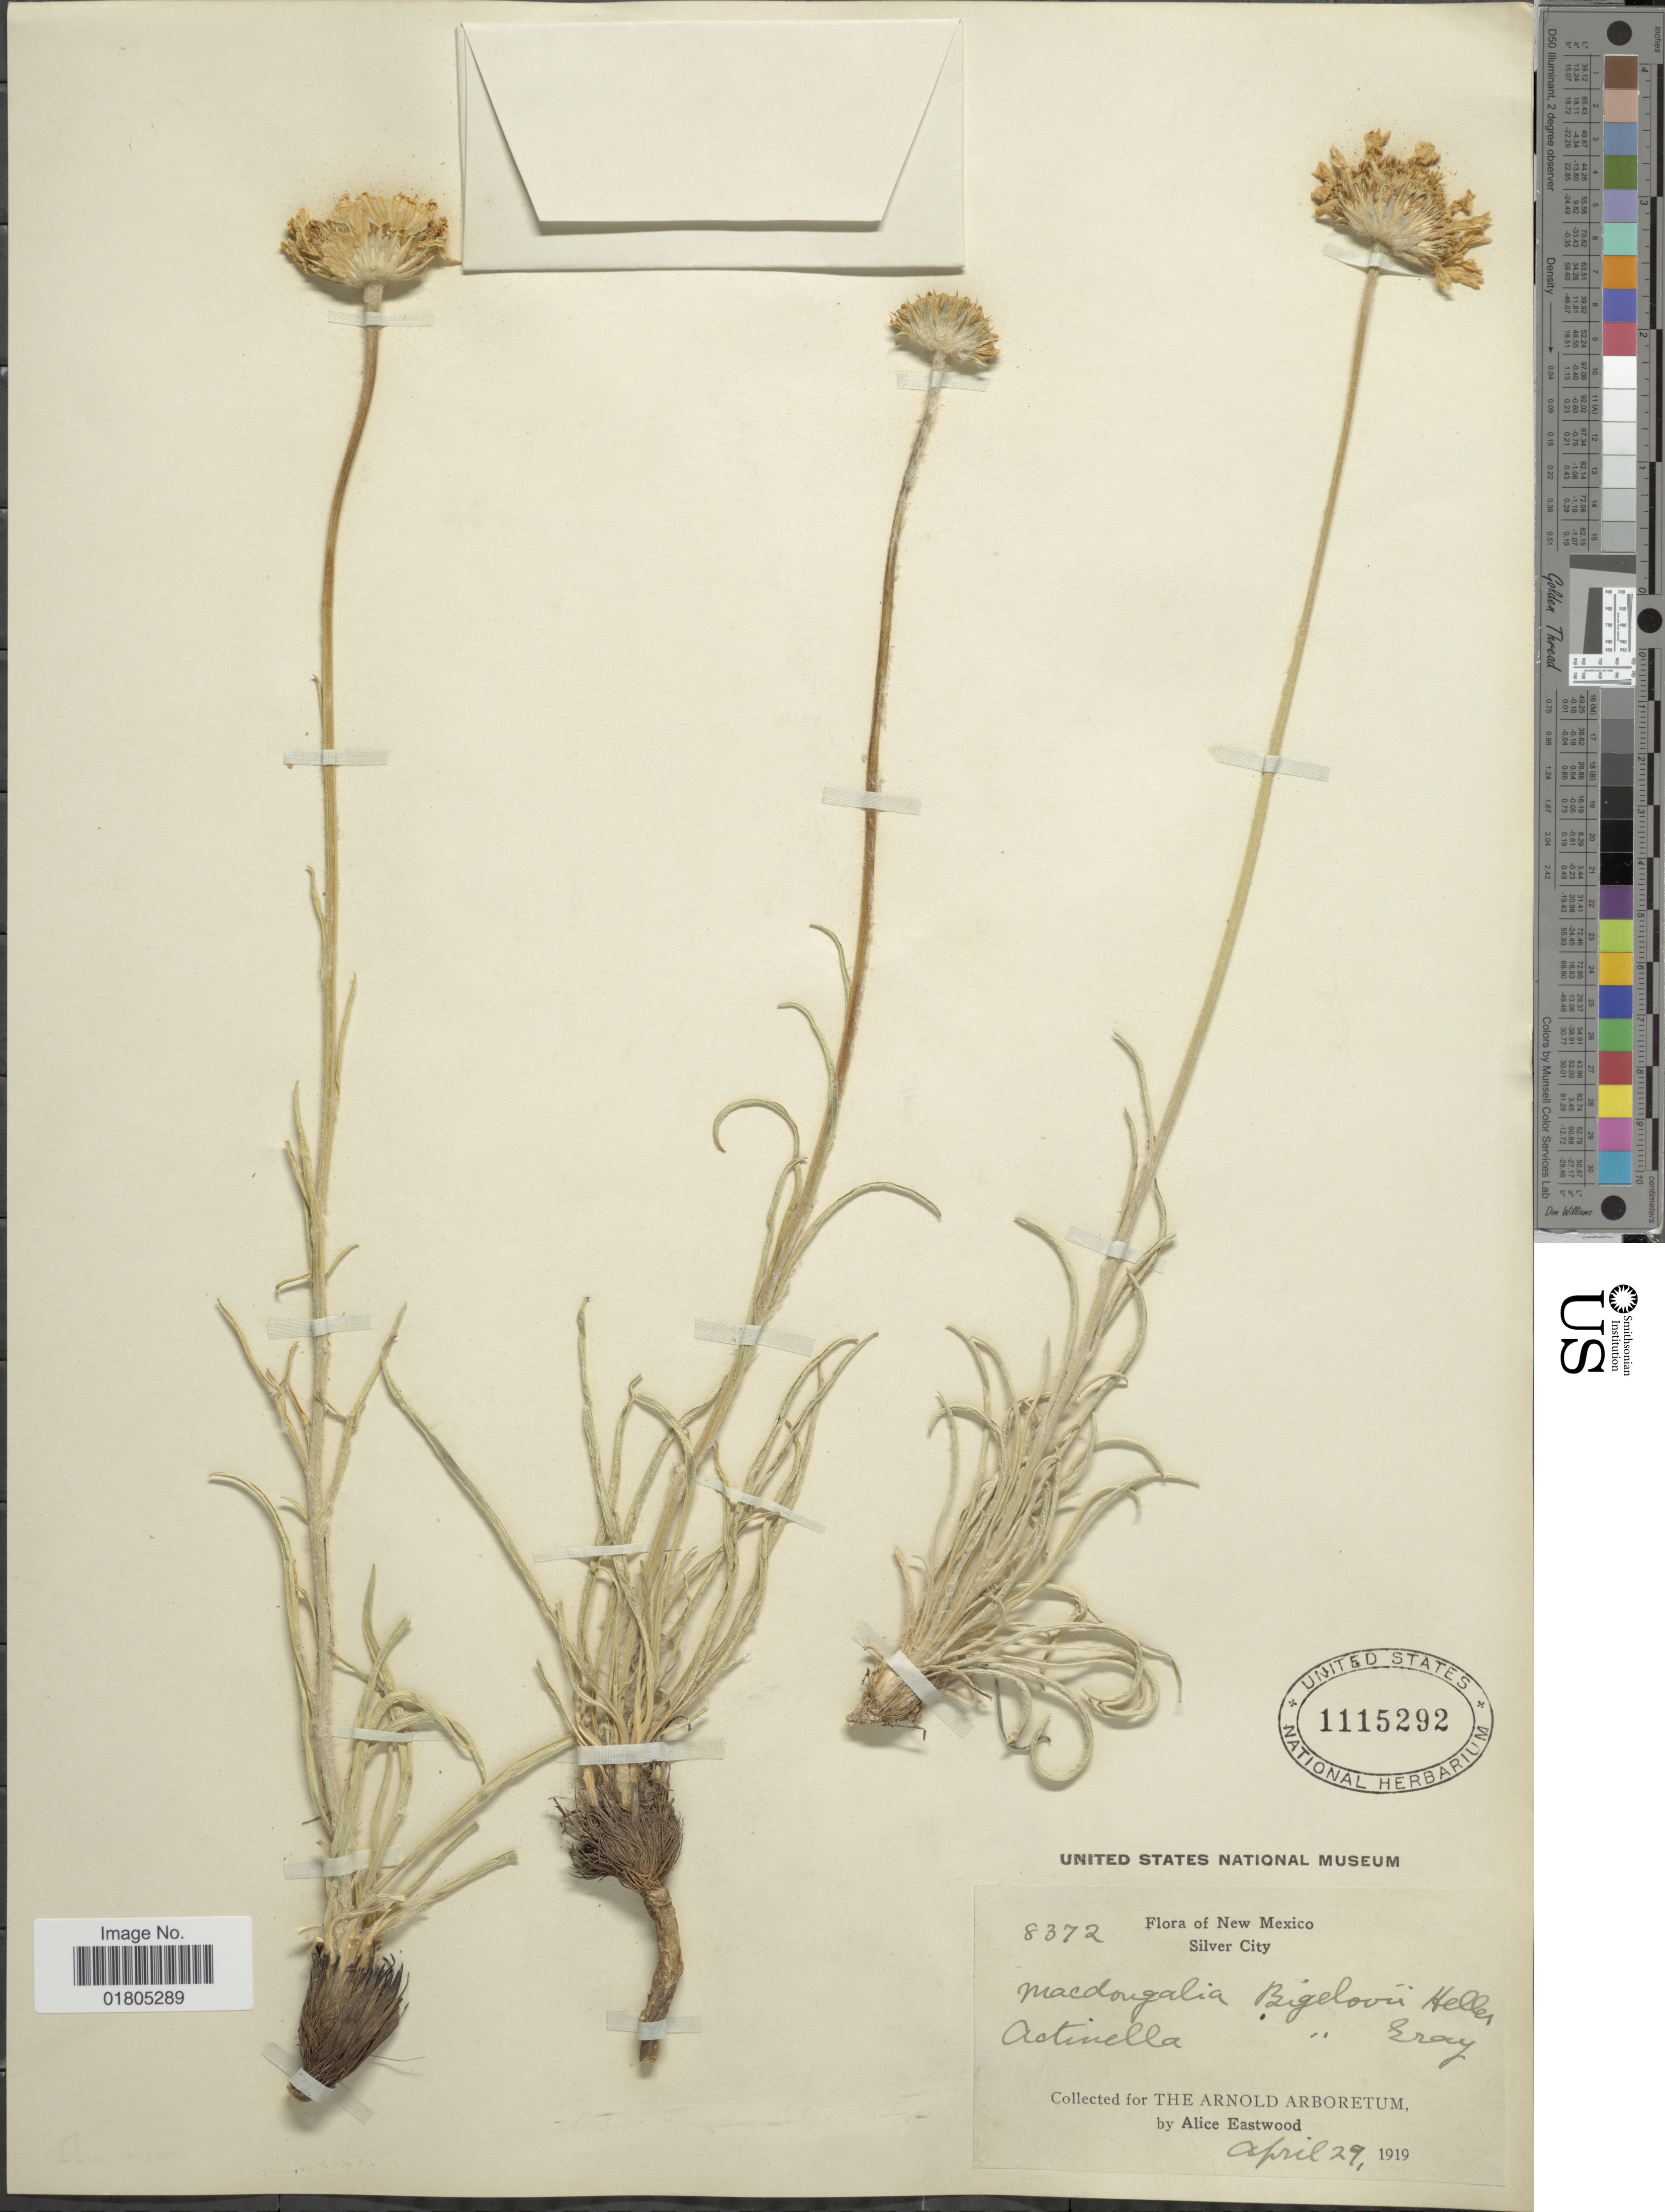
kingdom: Plantae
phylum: Tracheophyta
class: Magnoliopsida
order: Asterales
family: Asteraceae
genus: Actinea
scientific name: Actinea bigelovii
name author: (A. Gray) Kuntze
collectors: A. Eastwood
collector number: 8372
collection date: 1919-04-29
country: United States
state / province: New Mexico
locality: Silver City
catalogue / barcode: US 1115292